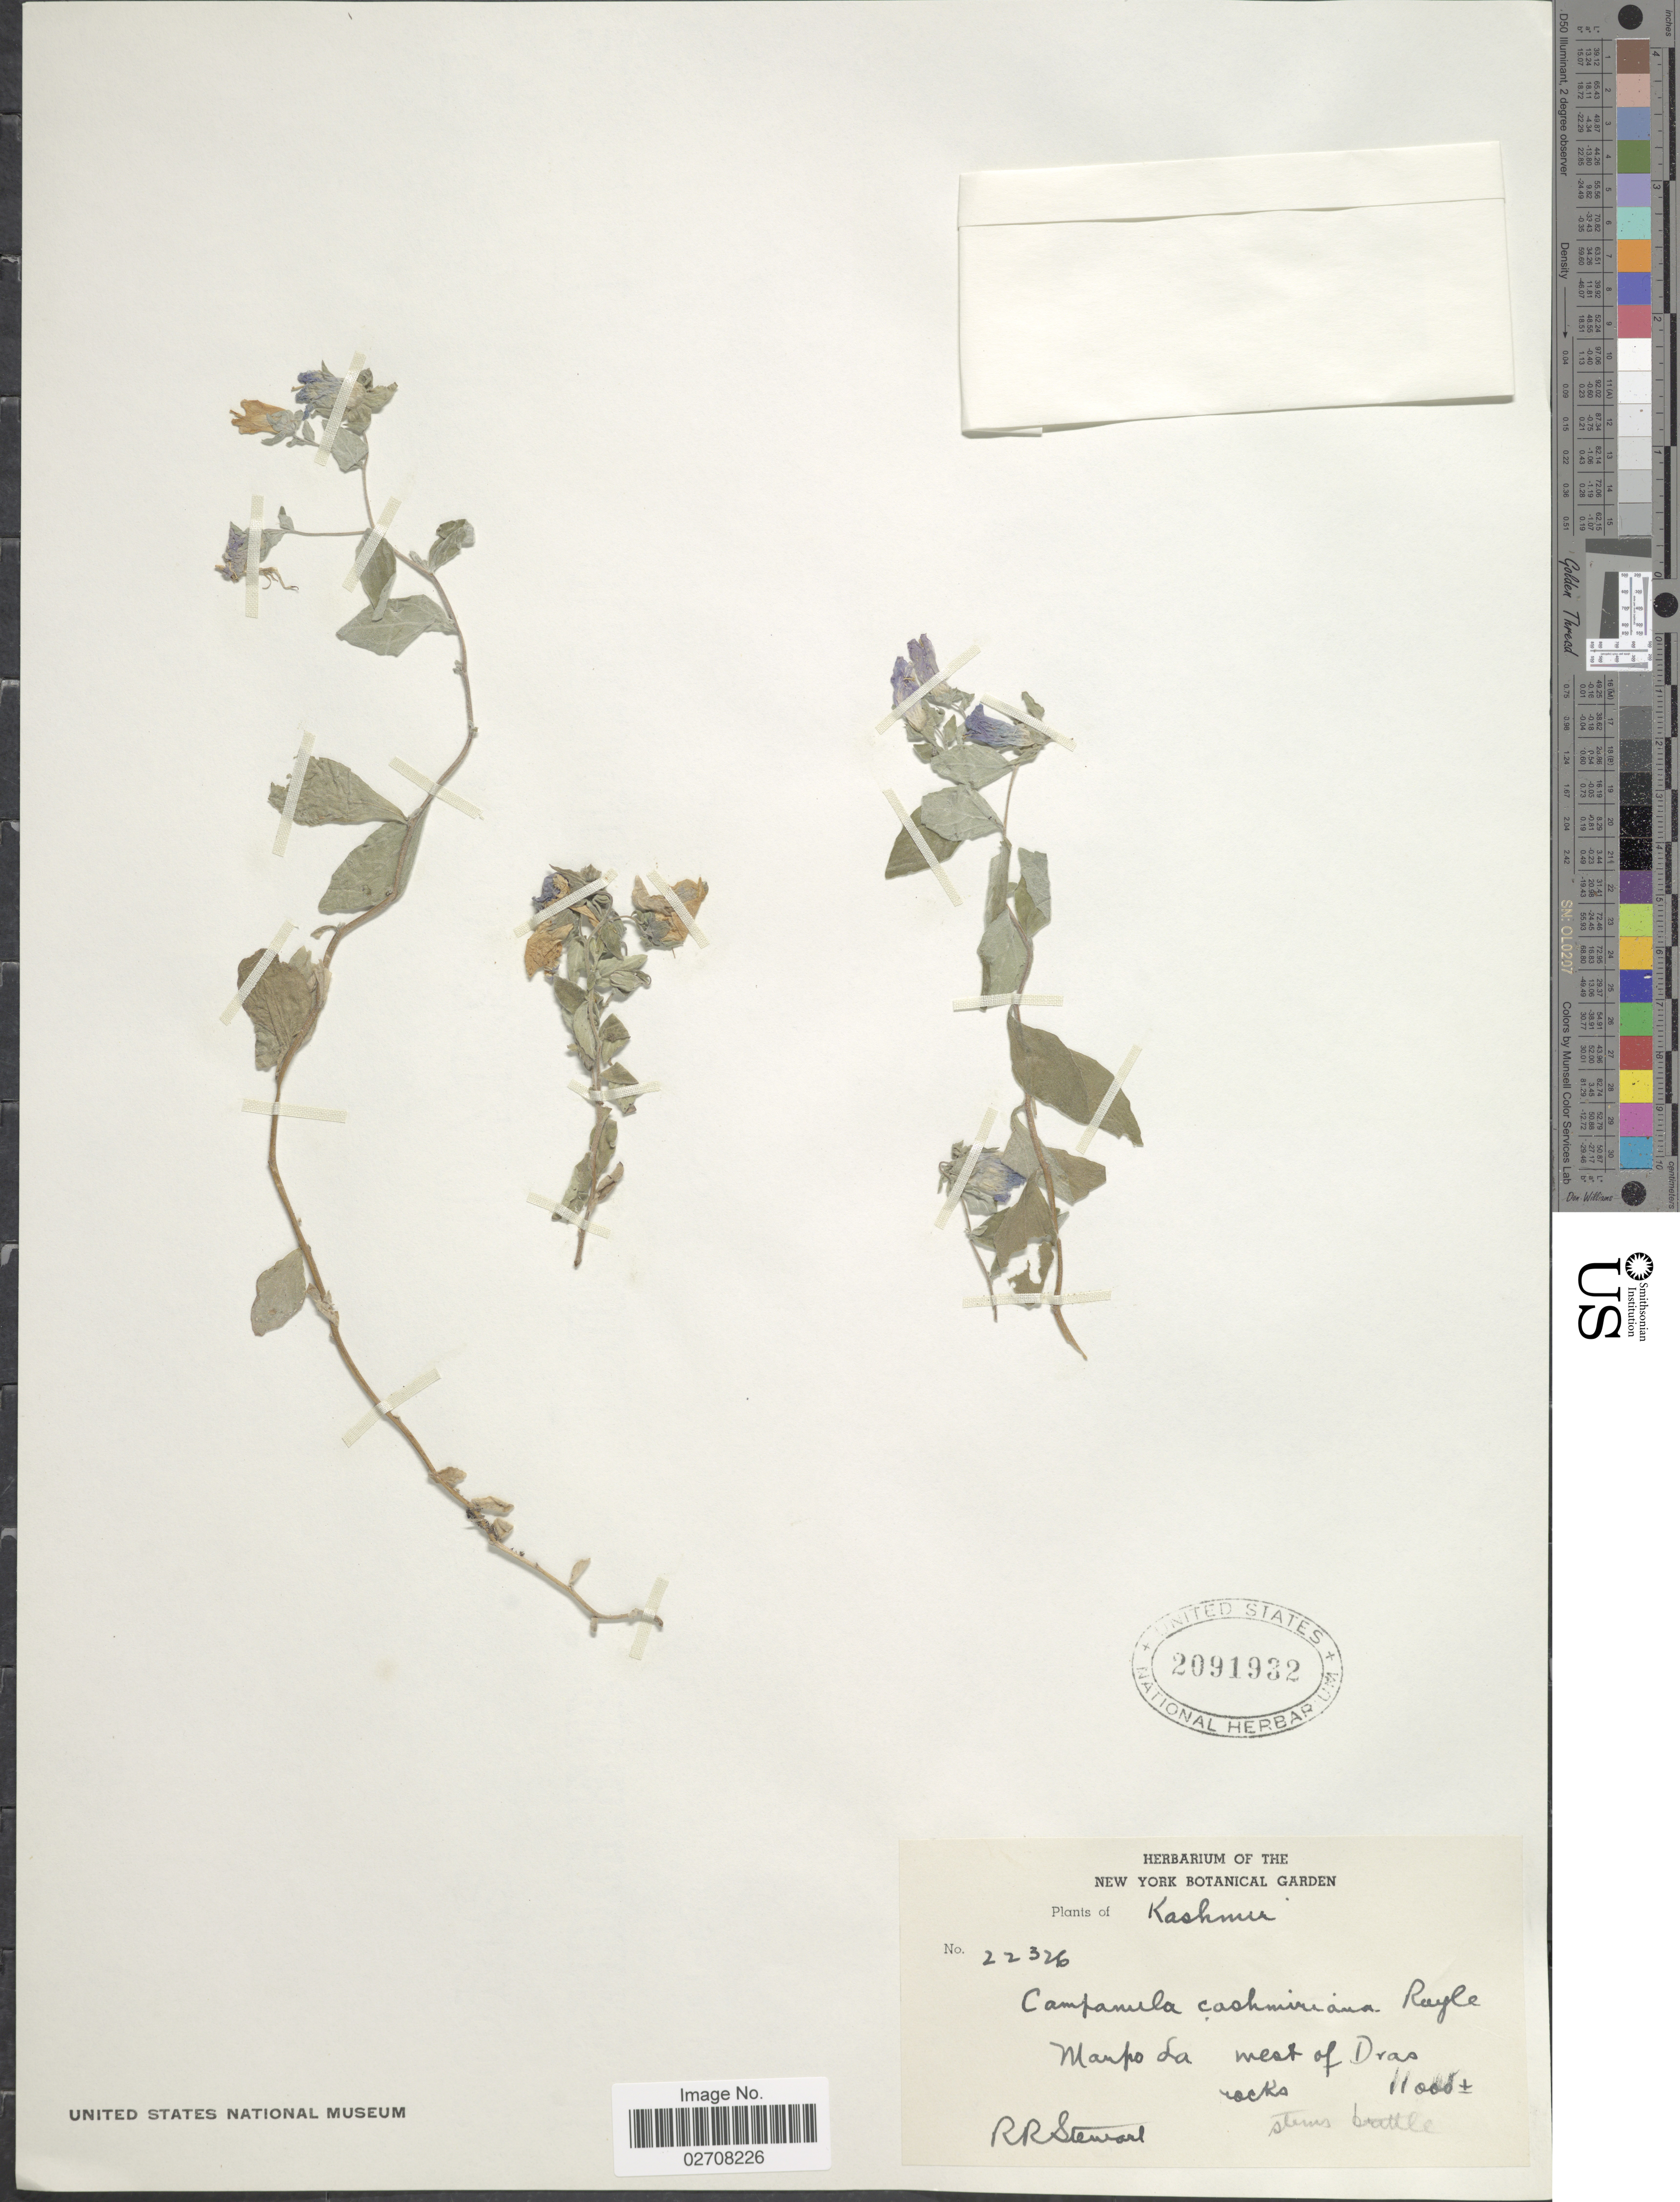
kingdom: Plantae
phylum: Tracheophyta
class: Magnoliopsida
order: Asterales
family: Campanulaceae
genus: Campanula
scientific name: Campanula cashmeriana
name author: Royle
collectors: R. R. Stewart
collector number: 22326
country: India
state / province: Jammu and Kashmir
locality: Kashmir. Marpo La. West of Dras.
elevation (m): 3353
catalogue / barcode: US 2091932